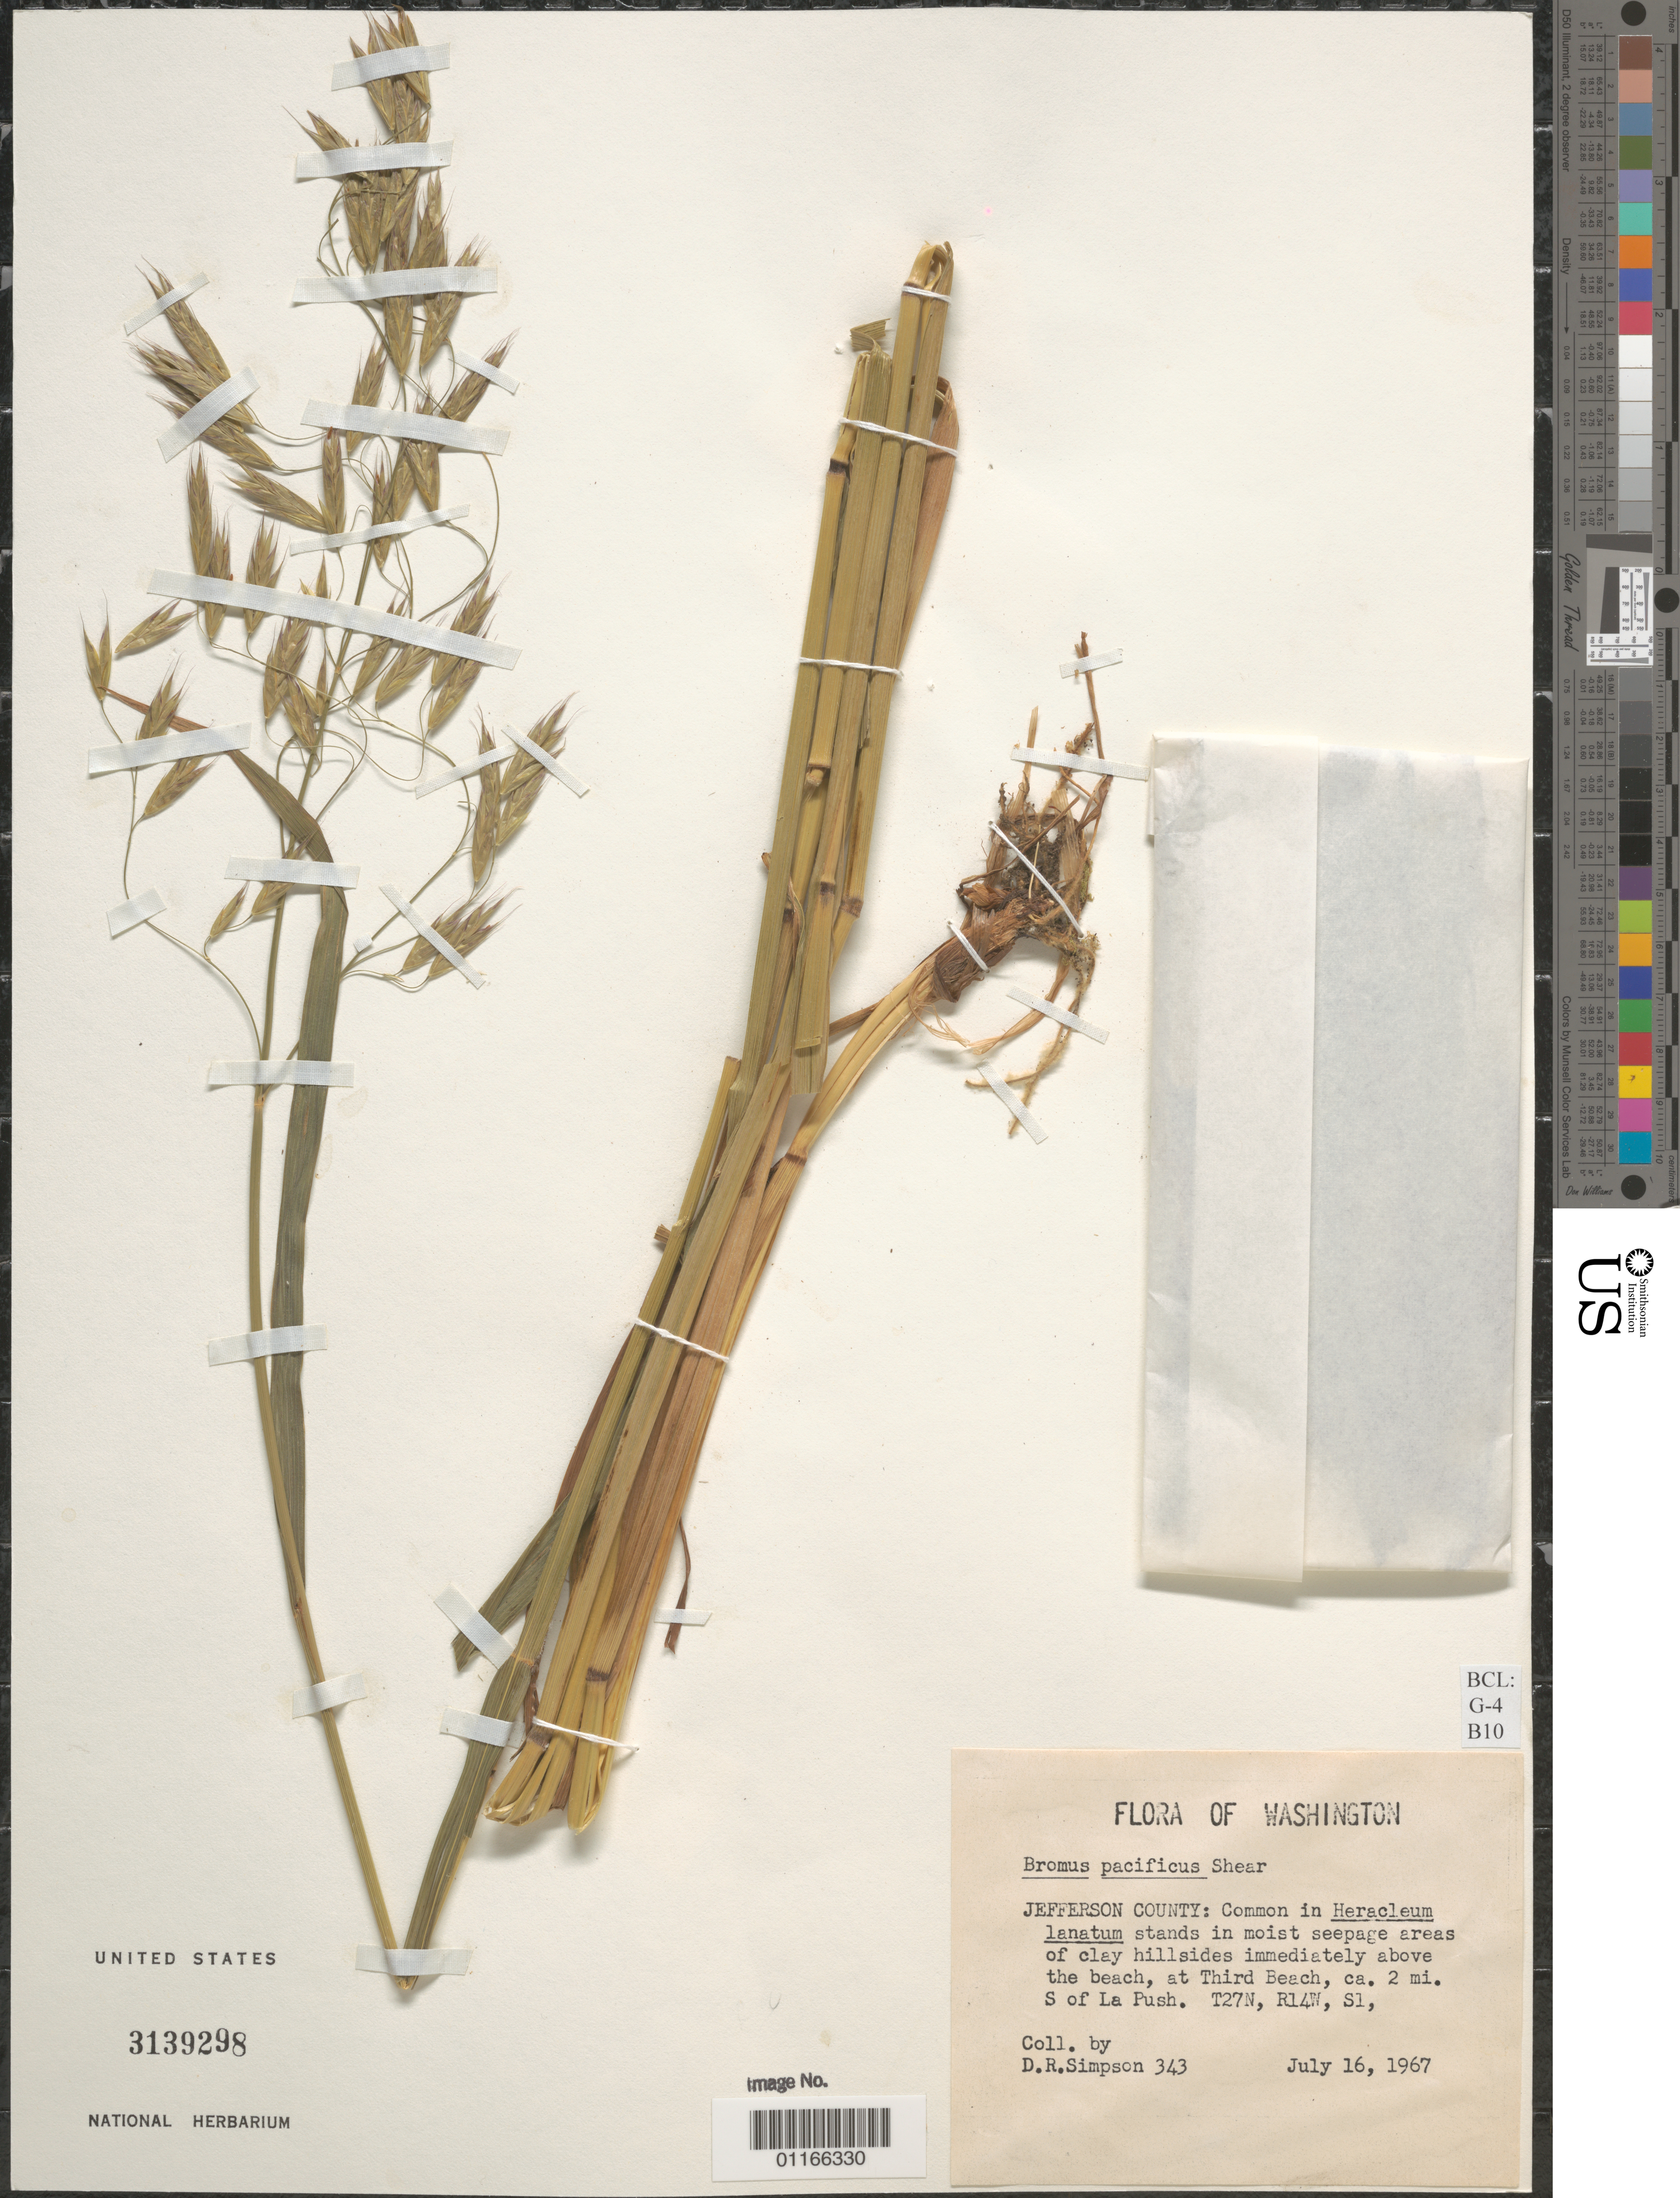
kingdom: Plantae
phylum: Tracheophyta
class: Liliopsida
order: Poales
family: Poaceae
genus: Bromus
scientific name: Bromus pacificus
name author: Shear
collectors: D. R. Simpson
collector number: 343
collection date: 1967-07-16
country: United States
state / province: Washington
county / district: Jefferson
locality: Above the beach, at Third Beach, ca. 2 mi. S of La Push. T27N, R14W, S1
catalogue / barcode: US 3139298